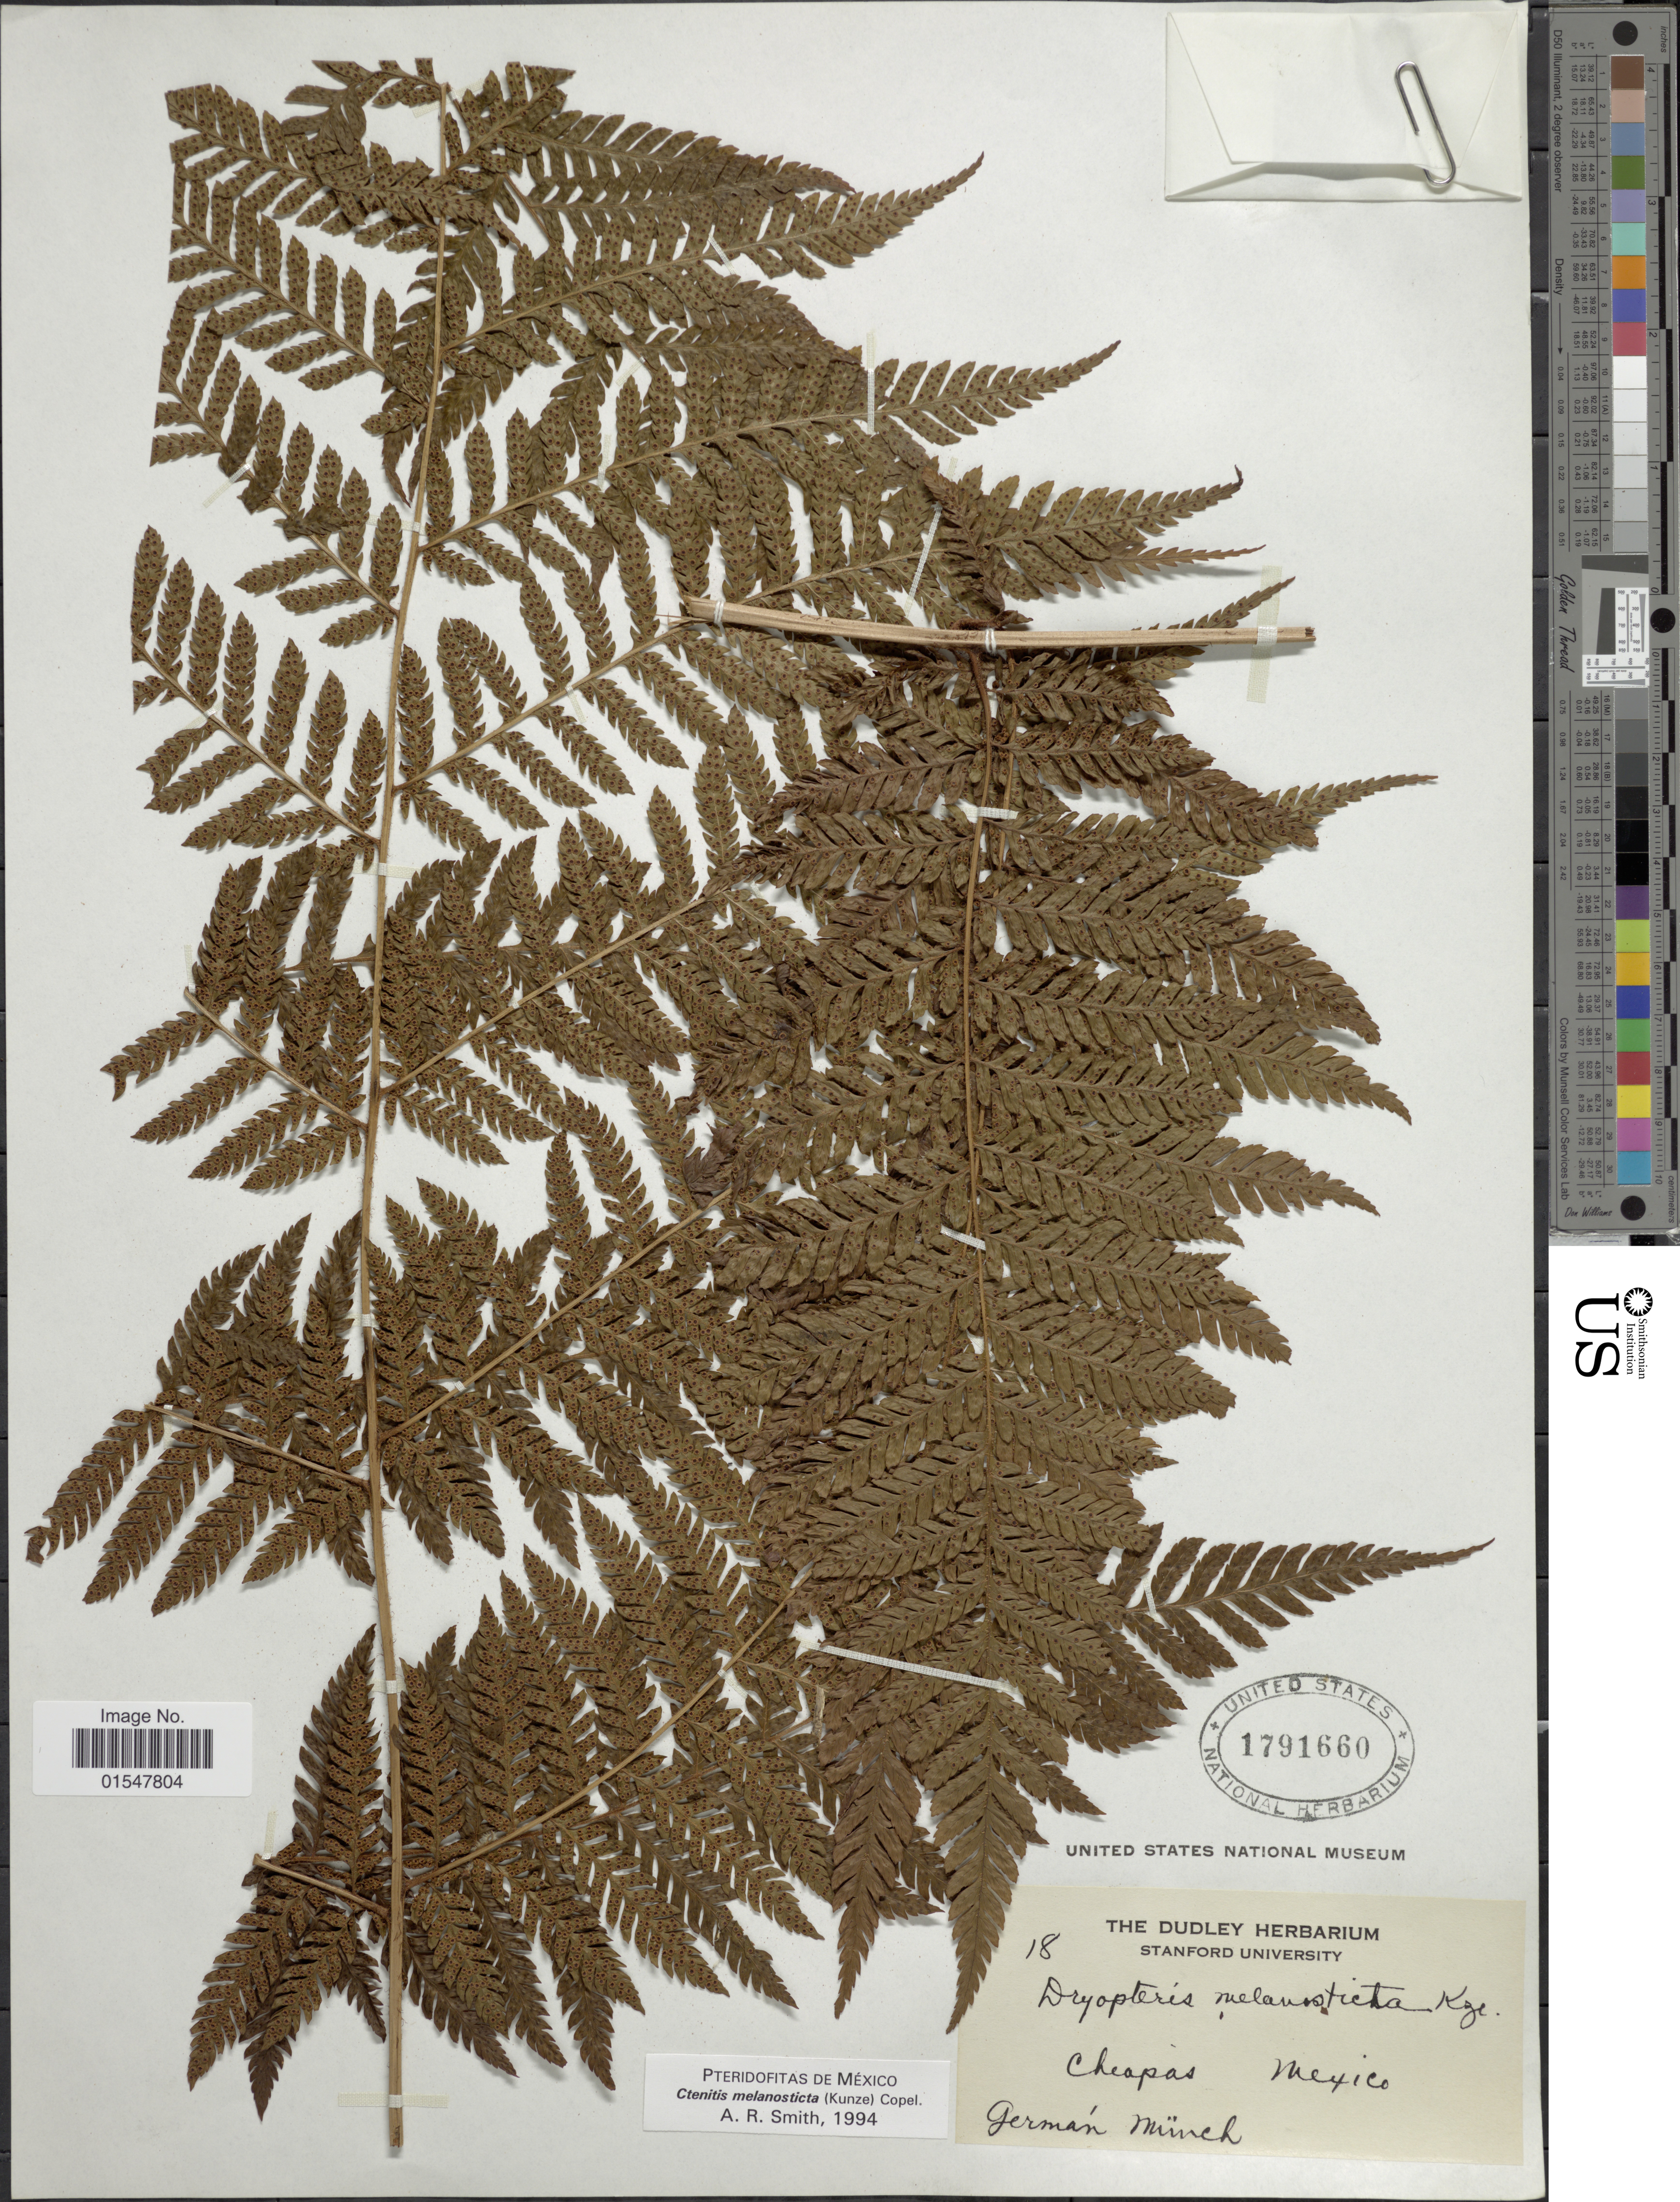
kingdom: Plantae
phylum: Tracheophyta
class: Polypodiopsida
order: Polypodiales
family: Dryopteridaceae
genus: Ctenitis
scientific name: Ctenitis melanosticta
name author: (Kunze) Copel.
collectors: G. Munch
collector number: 18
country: Mexico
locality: Cheapas, Mexico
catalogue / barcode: US 1791660